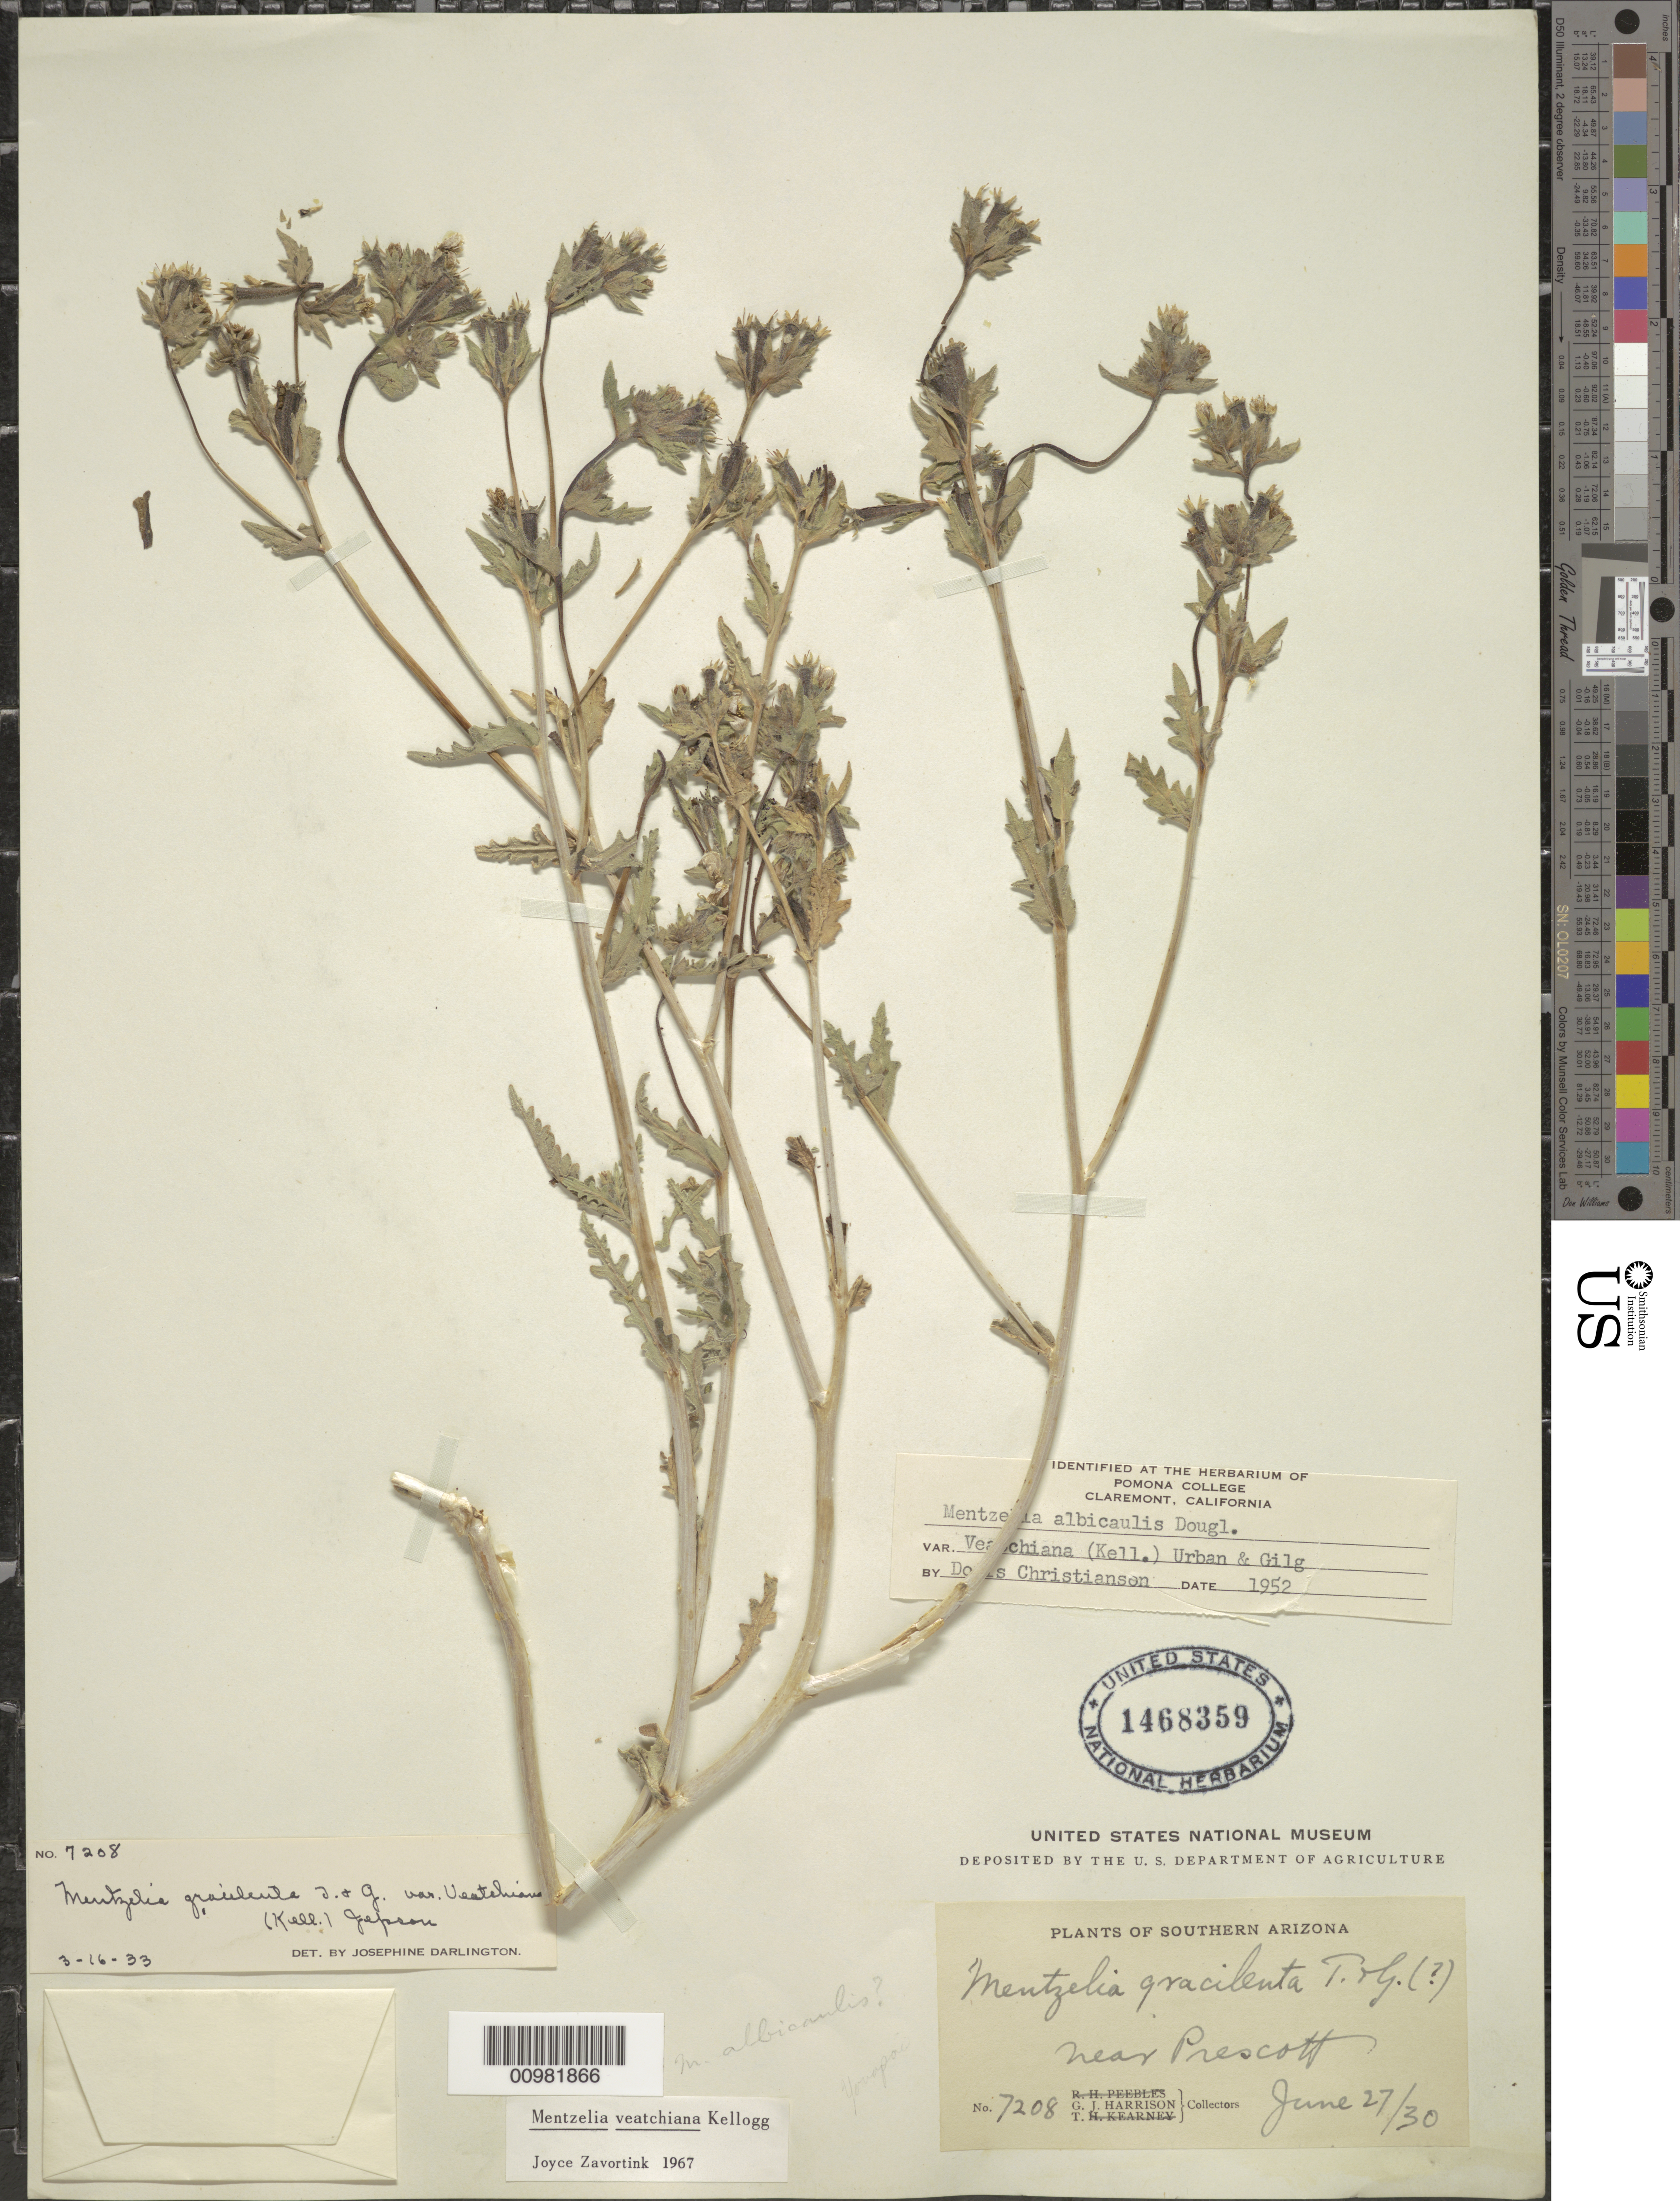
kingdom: Plantae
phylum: Tracheophyta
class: Magnoliopsida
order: Cornales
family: Loasaceae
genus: Mentzelia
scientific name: Mentzelia veatchiana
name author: Kellogg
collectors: G. J. Harrison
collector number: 7208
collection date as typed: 27 Jun 1930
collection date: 1930-06-27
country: United States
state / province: Arizona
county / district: Yavapai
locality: near Prescott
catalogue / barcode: US 1468359